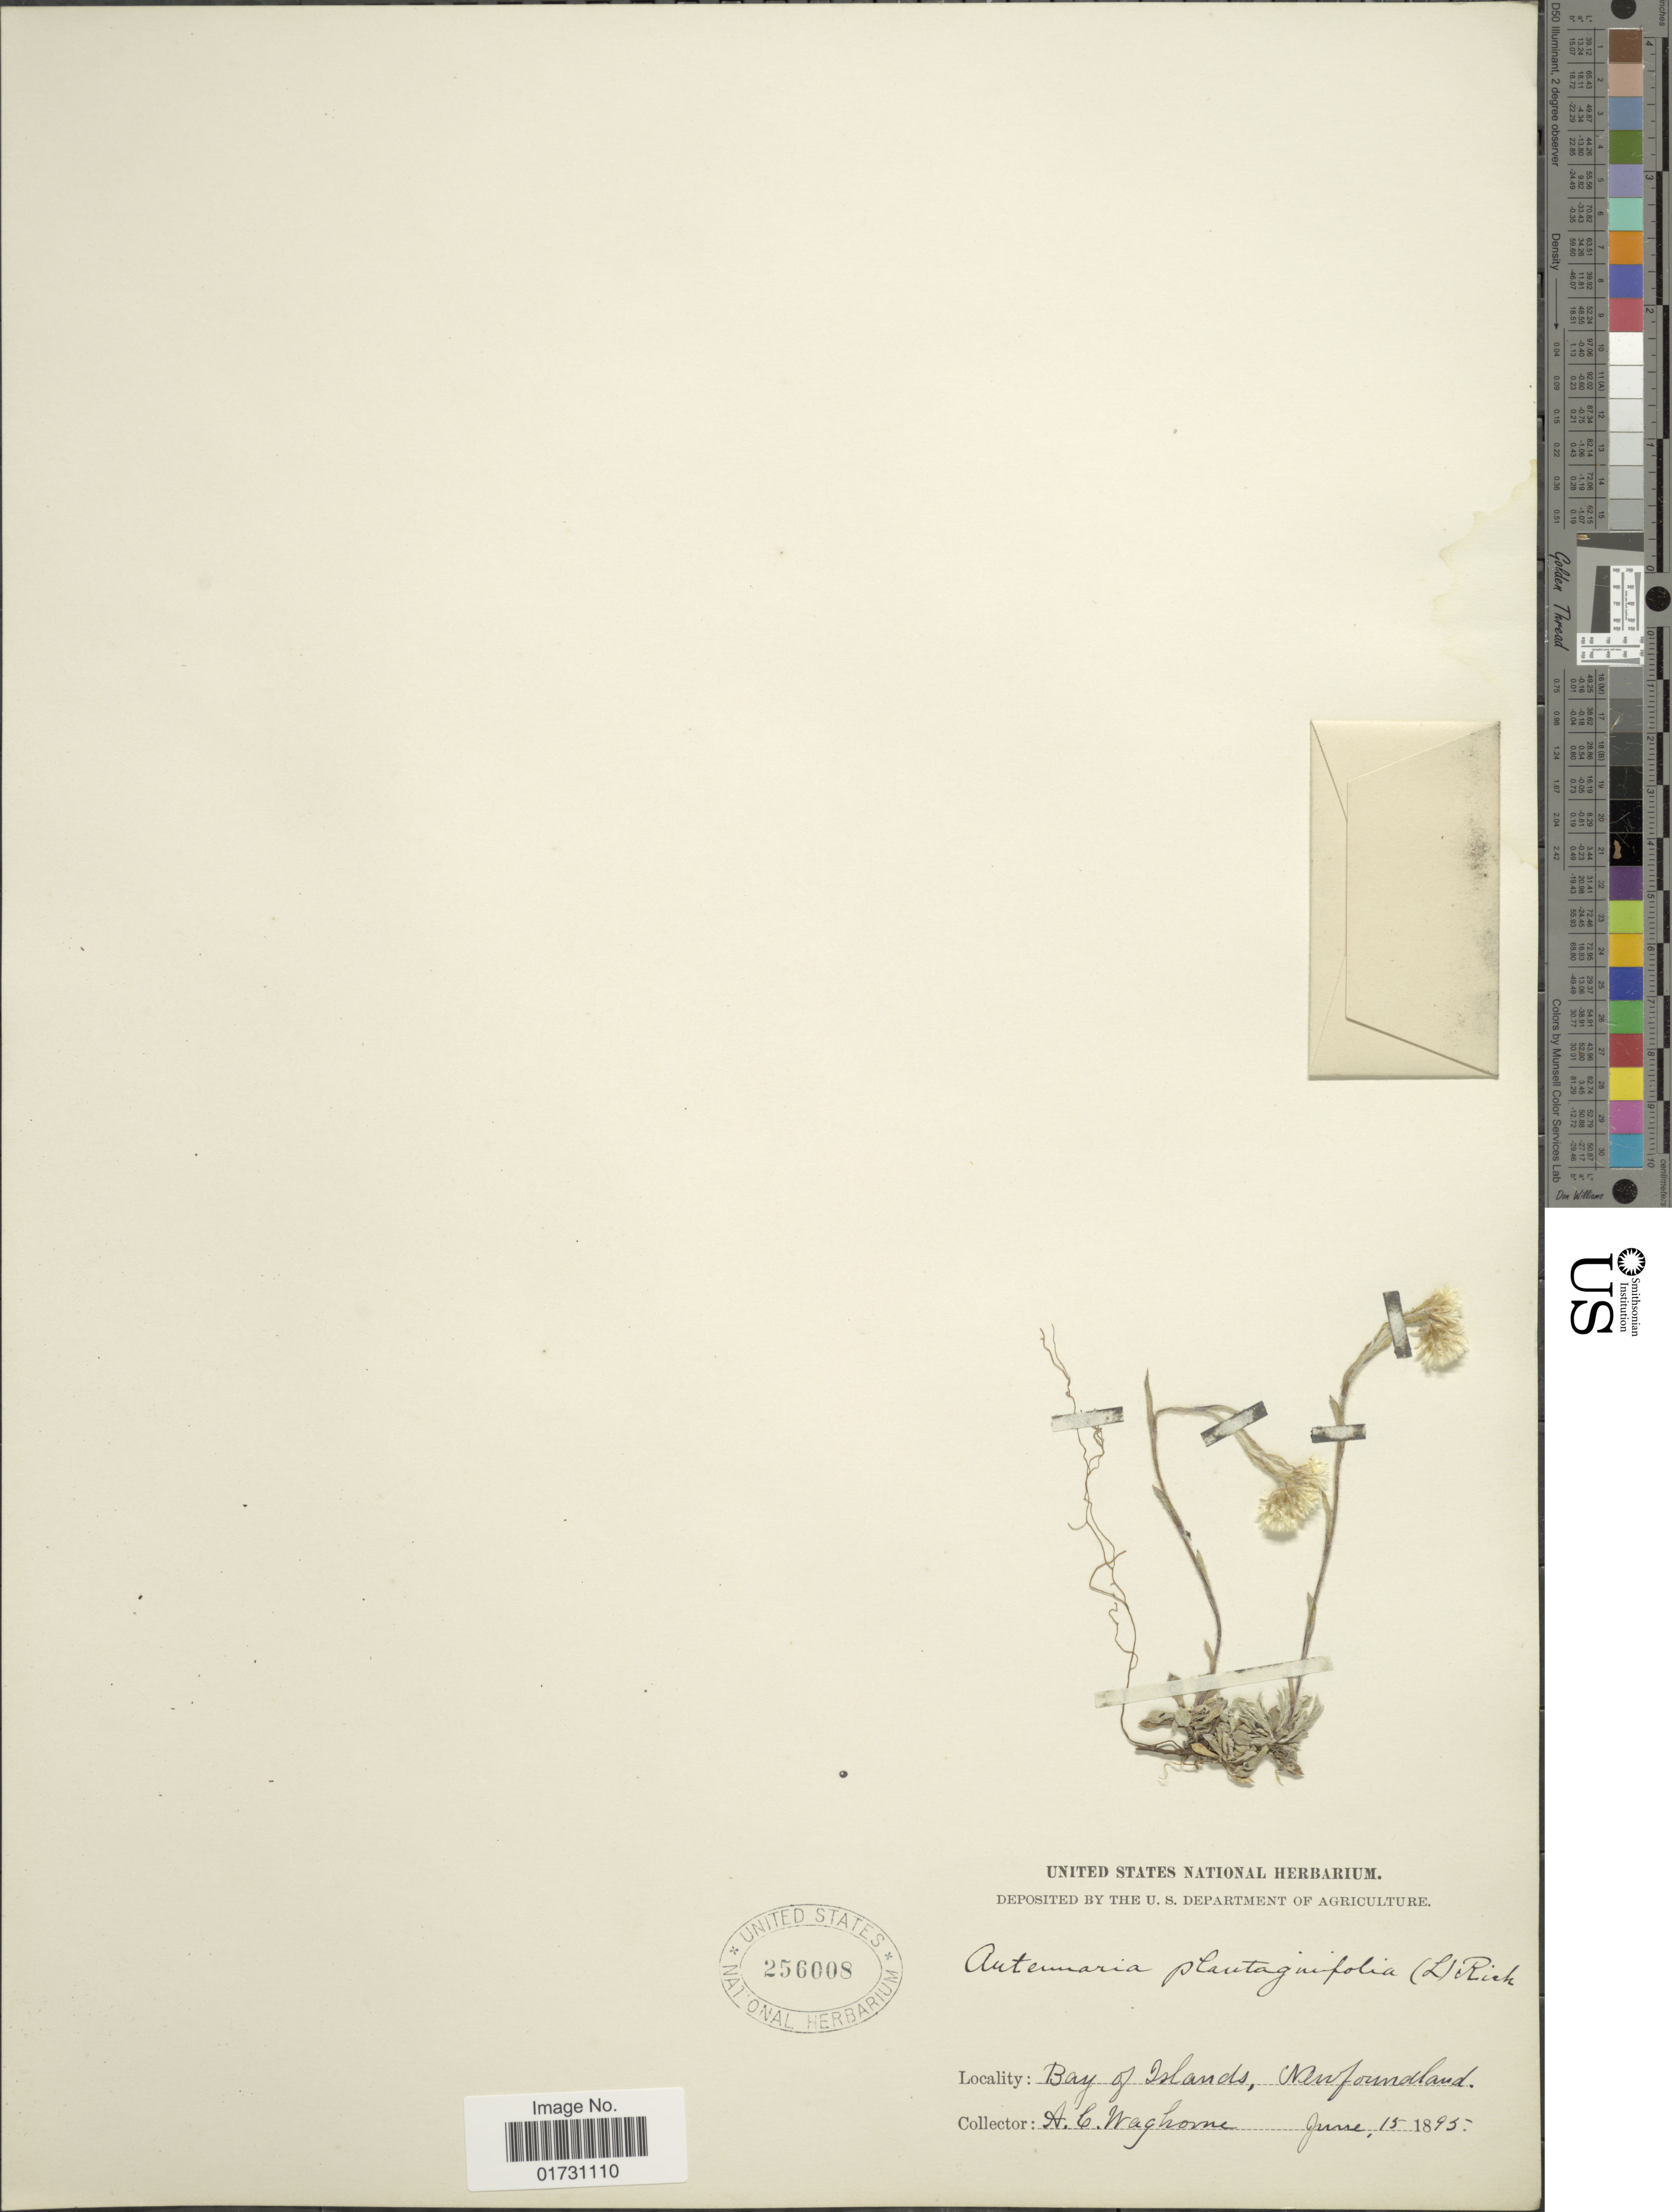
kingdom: Plantae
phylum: Tracheophyta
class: Magnoliopsida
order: Asterales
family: Asteraceae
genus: Antennaria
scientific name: Antennaria labradorica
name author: Nutt.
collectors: A. Waghorne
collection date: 1895-06-15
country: Canada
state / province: Newfoundland and Labrador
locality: Bay of Islands, Newfoundland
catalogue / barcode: US 256008